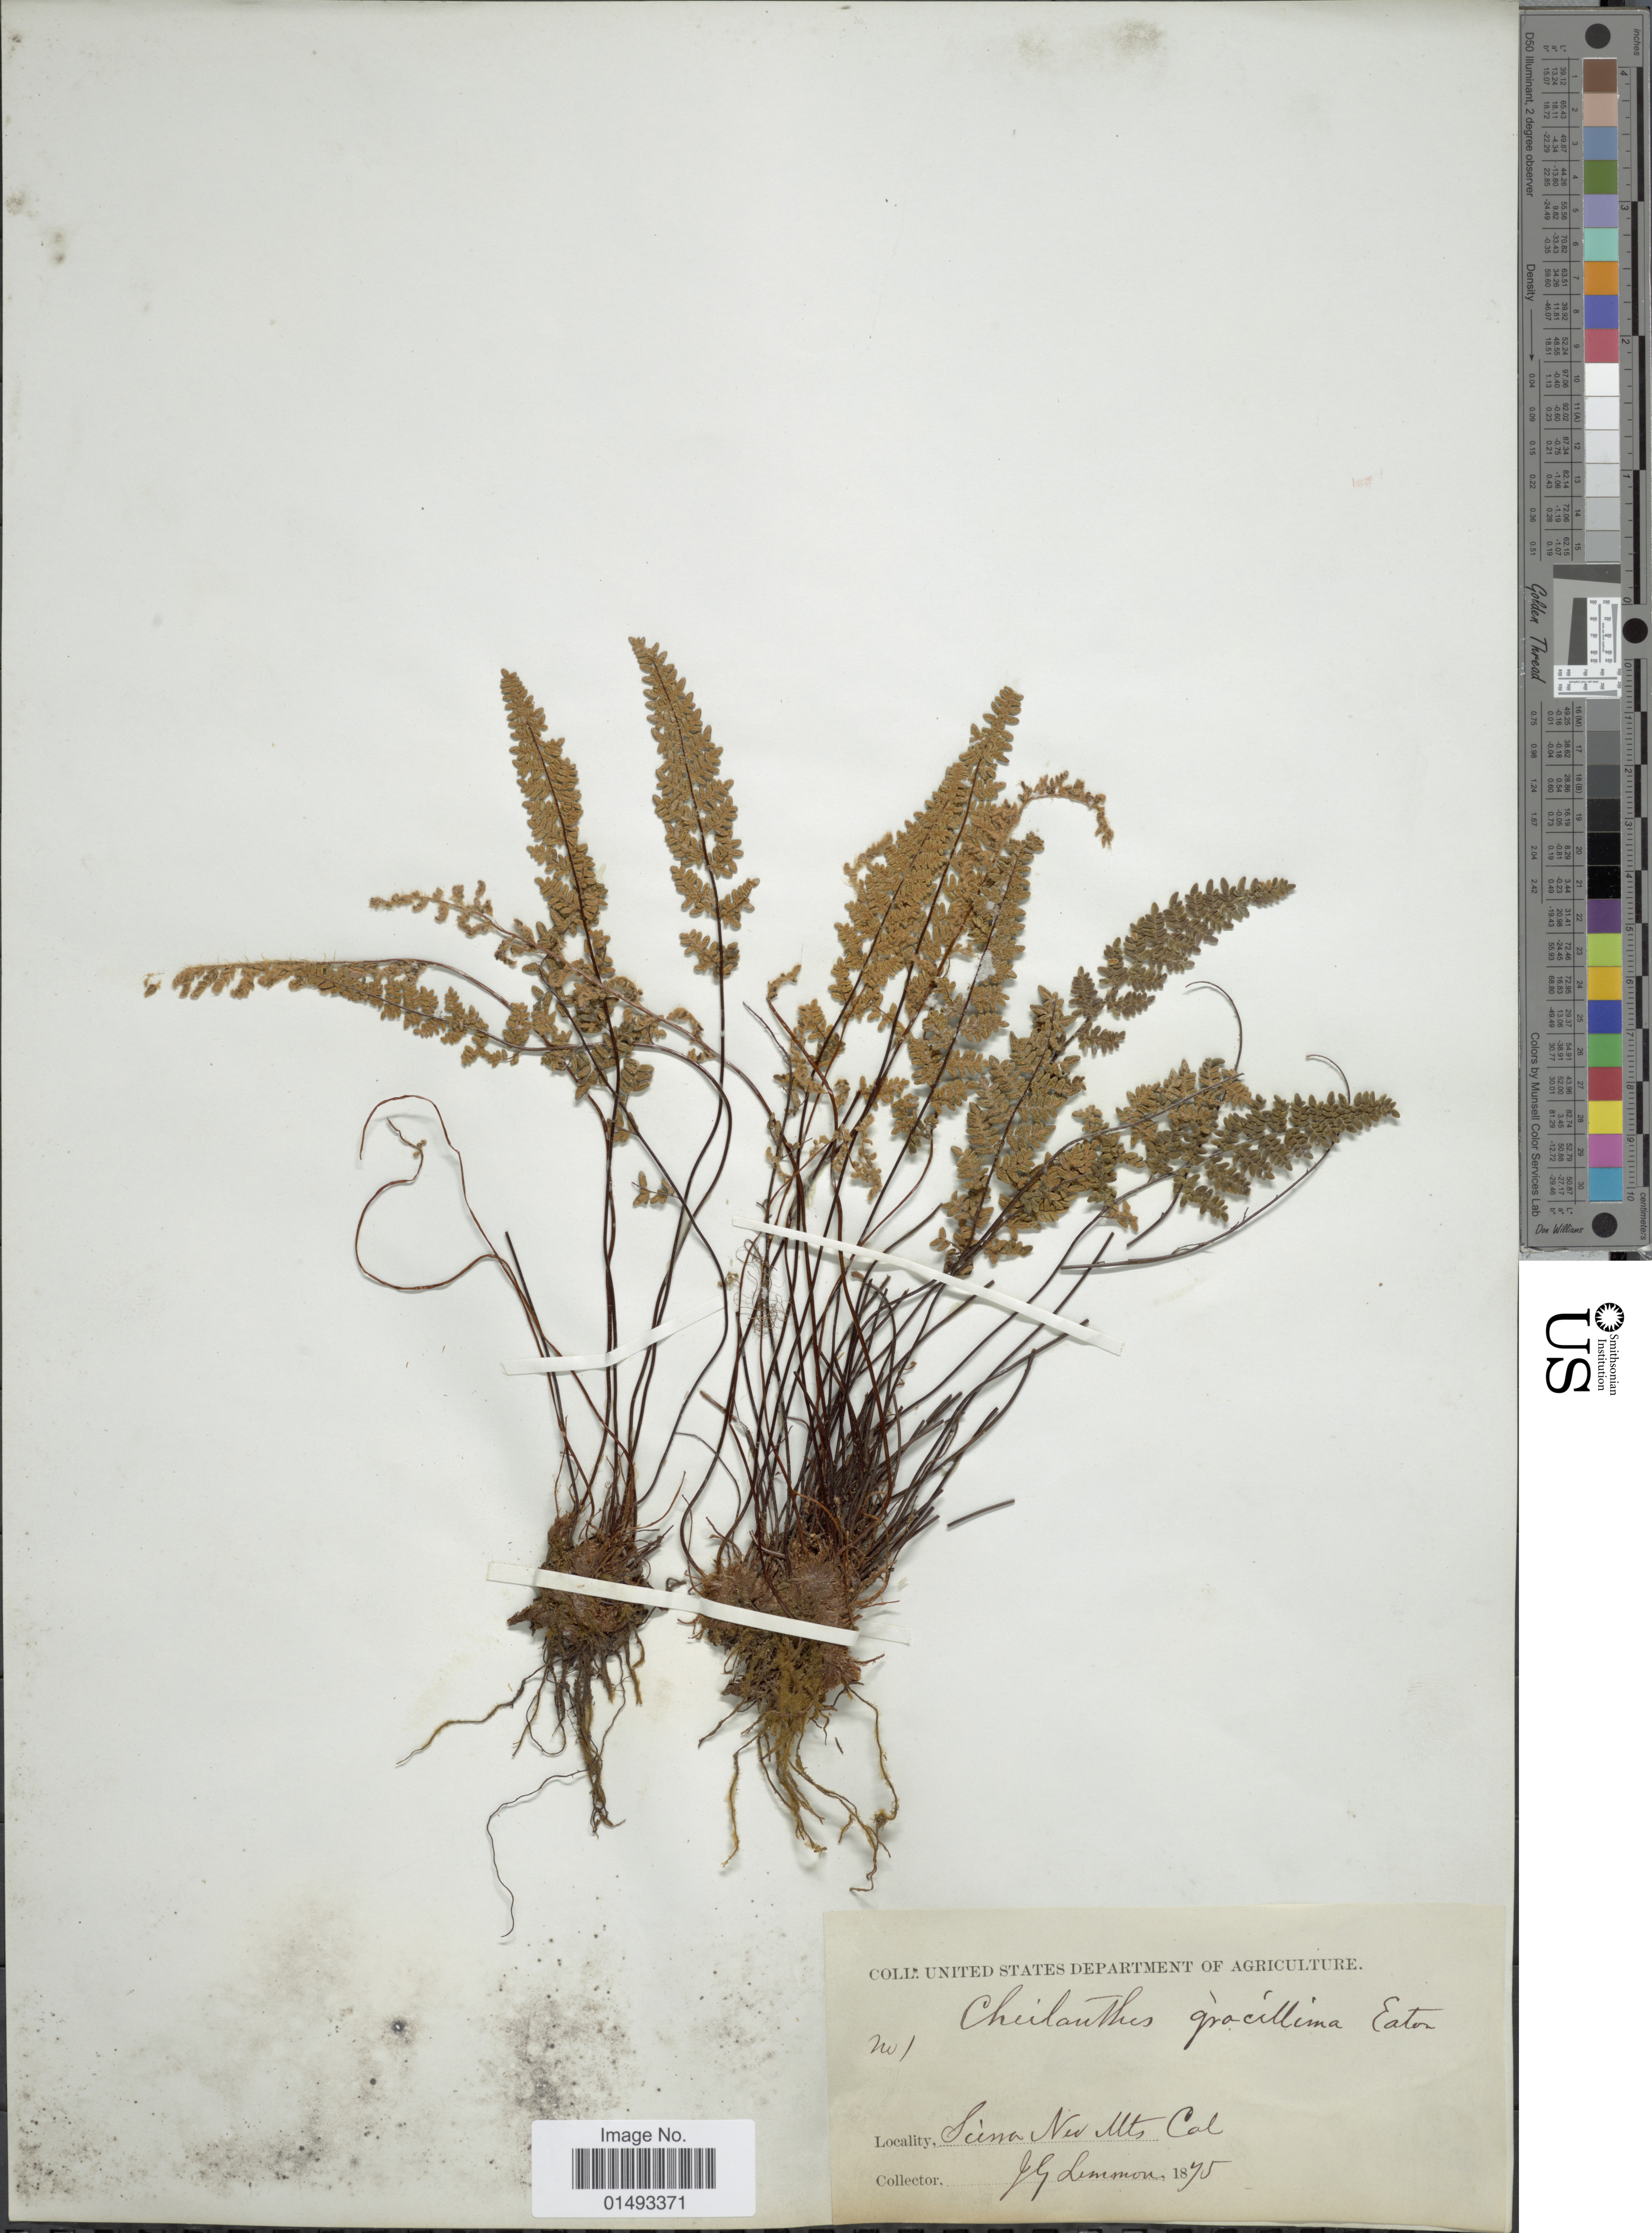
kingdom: Plantae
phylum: Tracheophyta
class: Polypodiopsida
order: Polypodiales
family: Pteridaceae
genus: Myriopteris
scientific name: Myriopteris gracillima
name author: (D.C. Eaton) J. Sm.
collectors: J. Lemmon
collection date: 1875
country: United States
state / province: California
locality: Simon New Mts